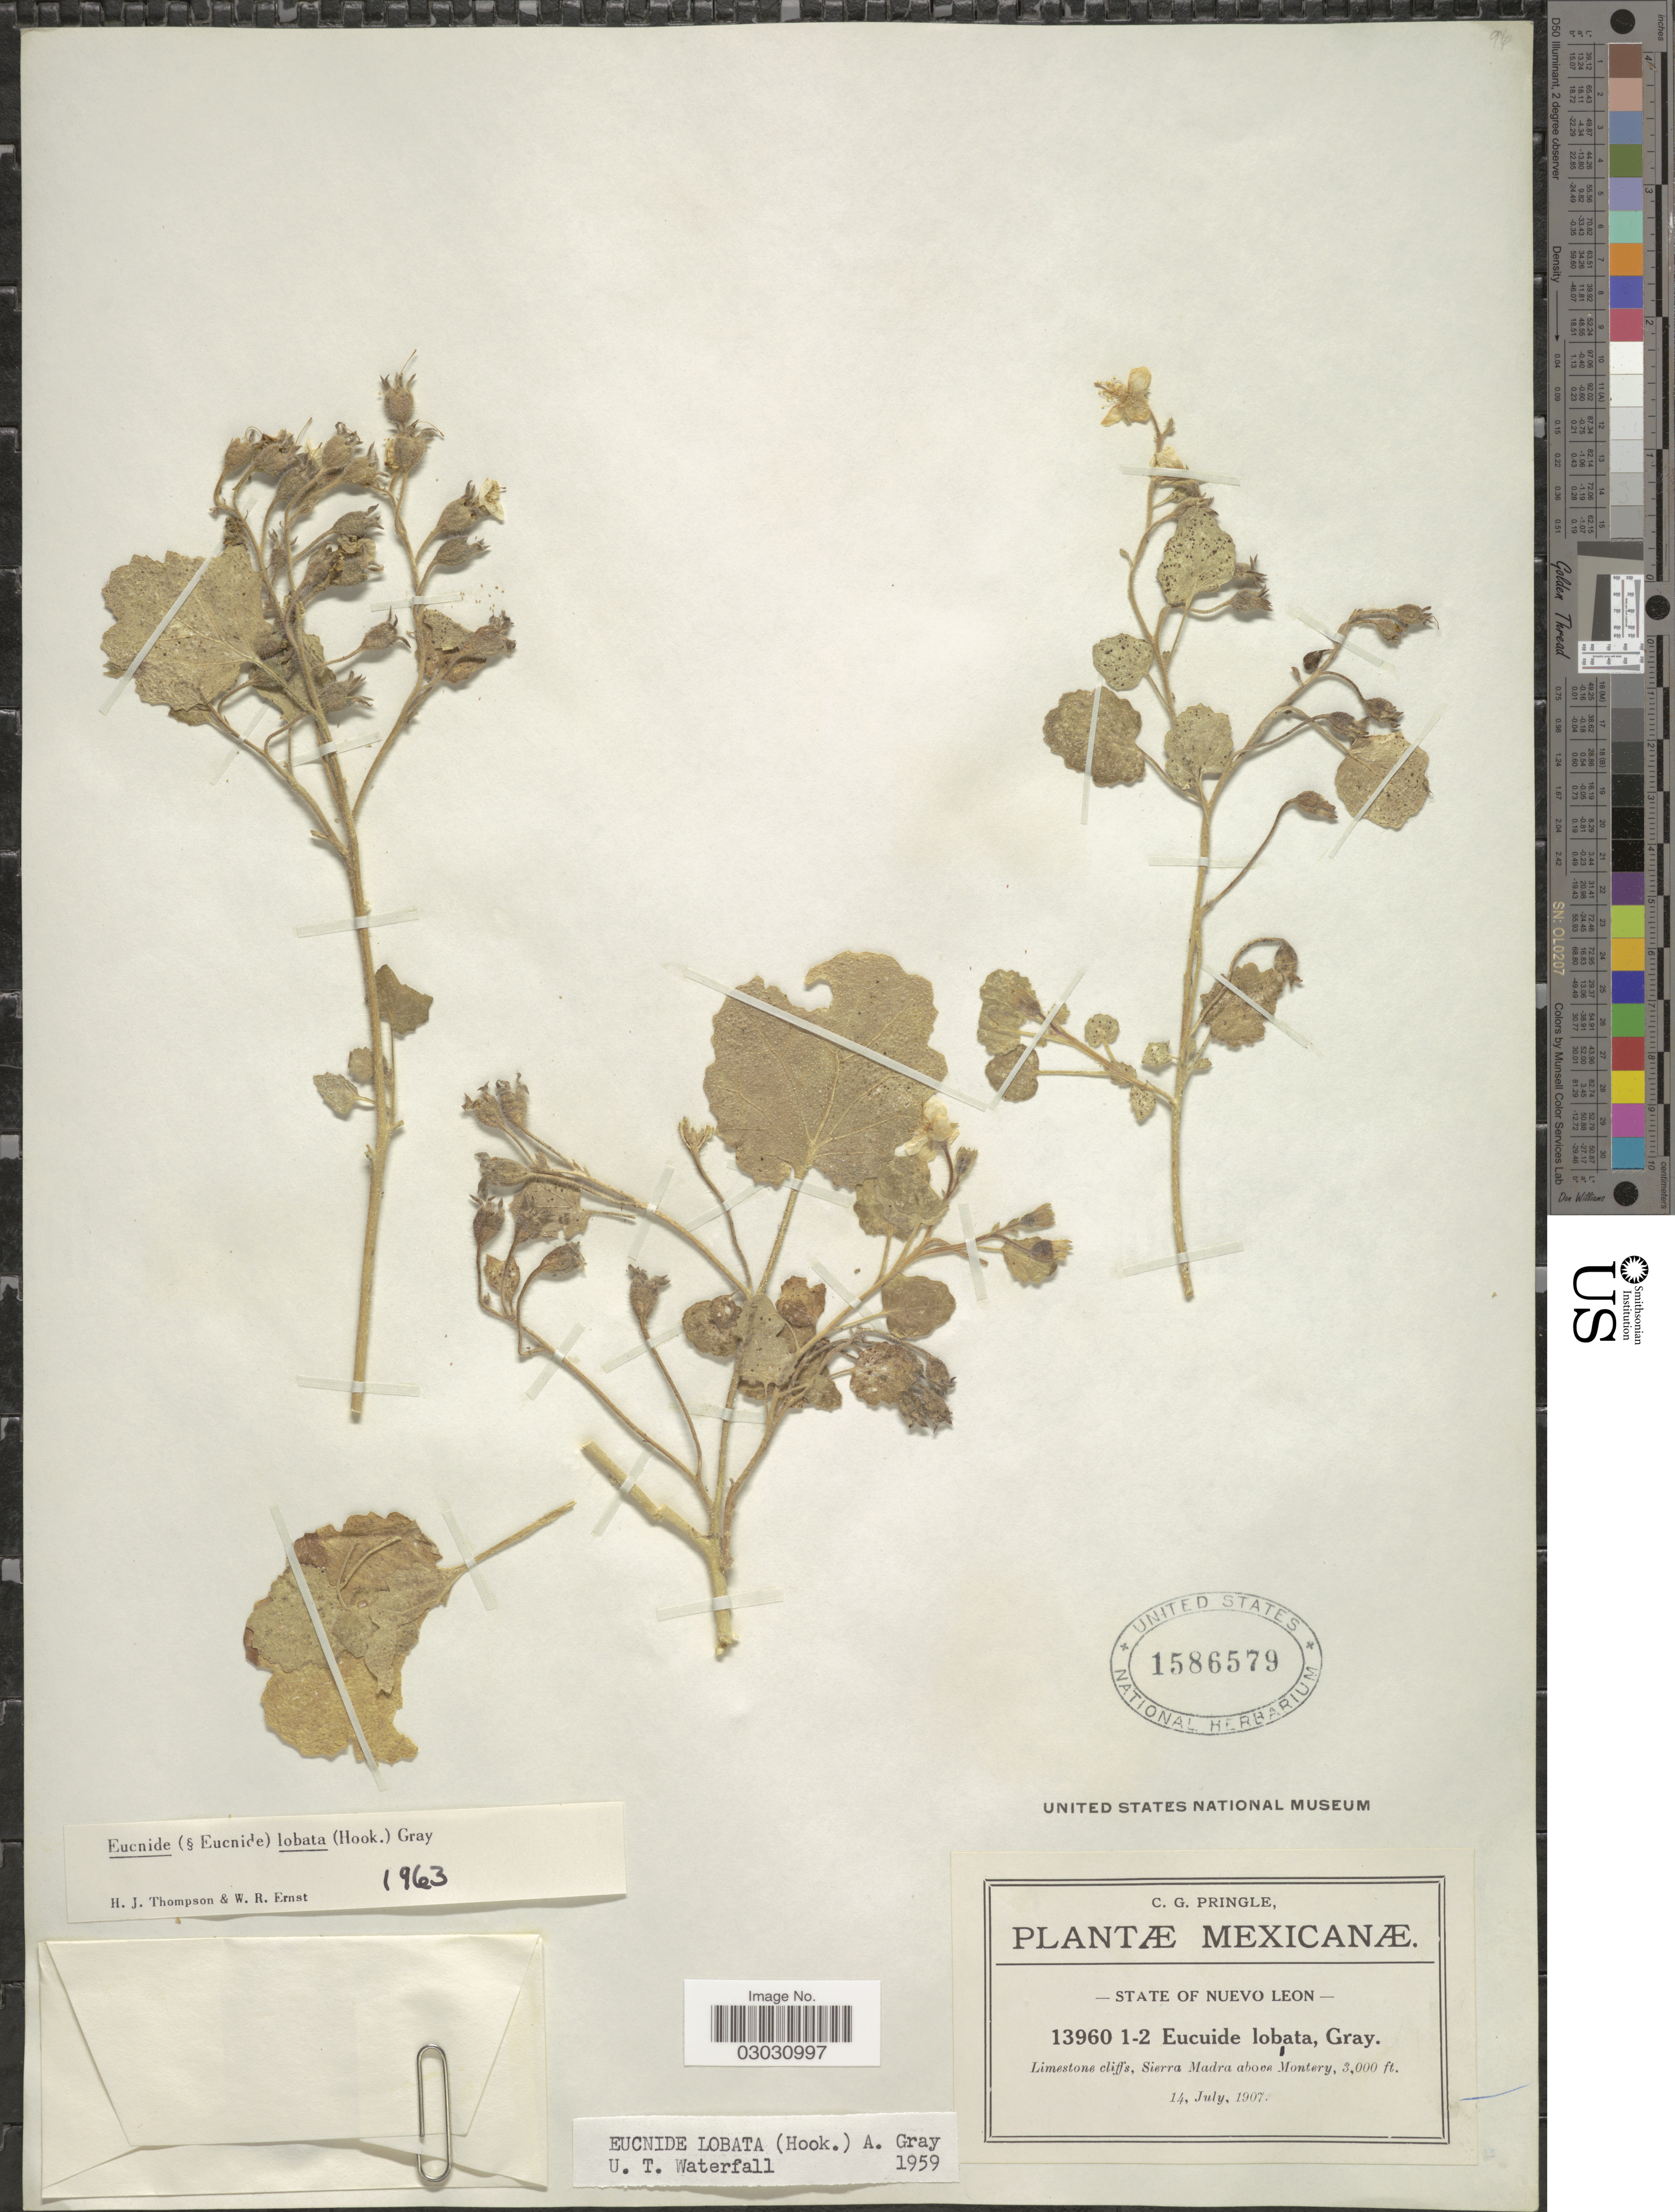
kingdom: Plantae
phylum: Tracheophyta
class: Magnoliopsida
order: Cornales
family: Loasaceae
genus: Eucnide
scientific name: Eucnide lobata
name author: (Hook.) A. Gray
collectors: C. G. Pringle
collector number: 13960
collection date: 1907-07-14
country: Mexico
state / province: Nuevo León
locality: Limestone cliffs, Sierra Madra above Montery.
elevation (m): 914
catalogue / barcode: US 1586579